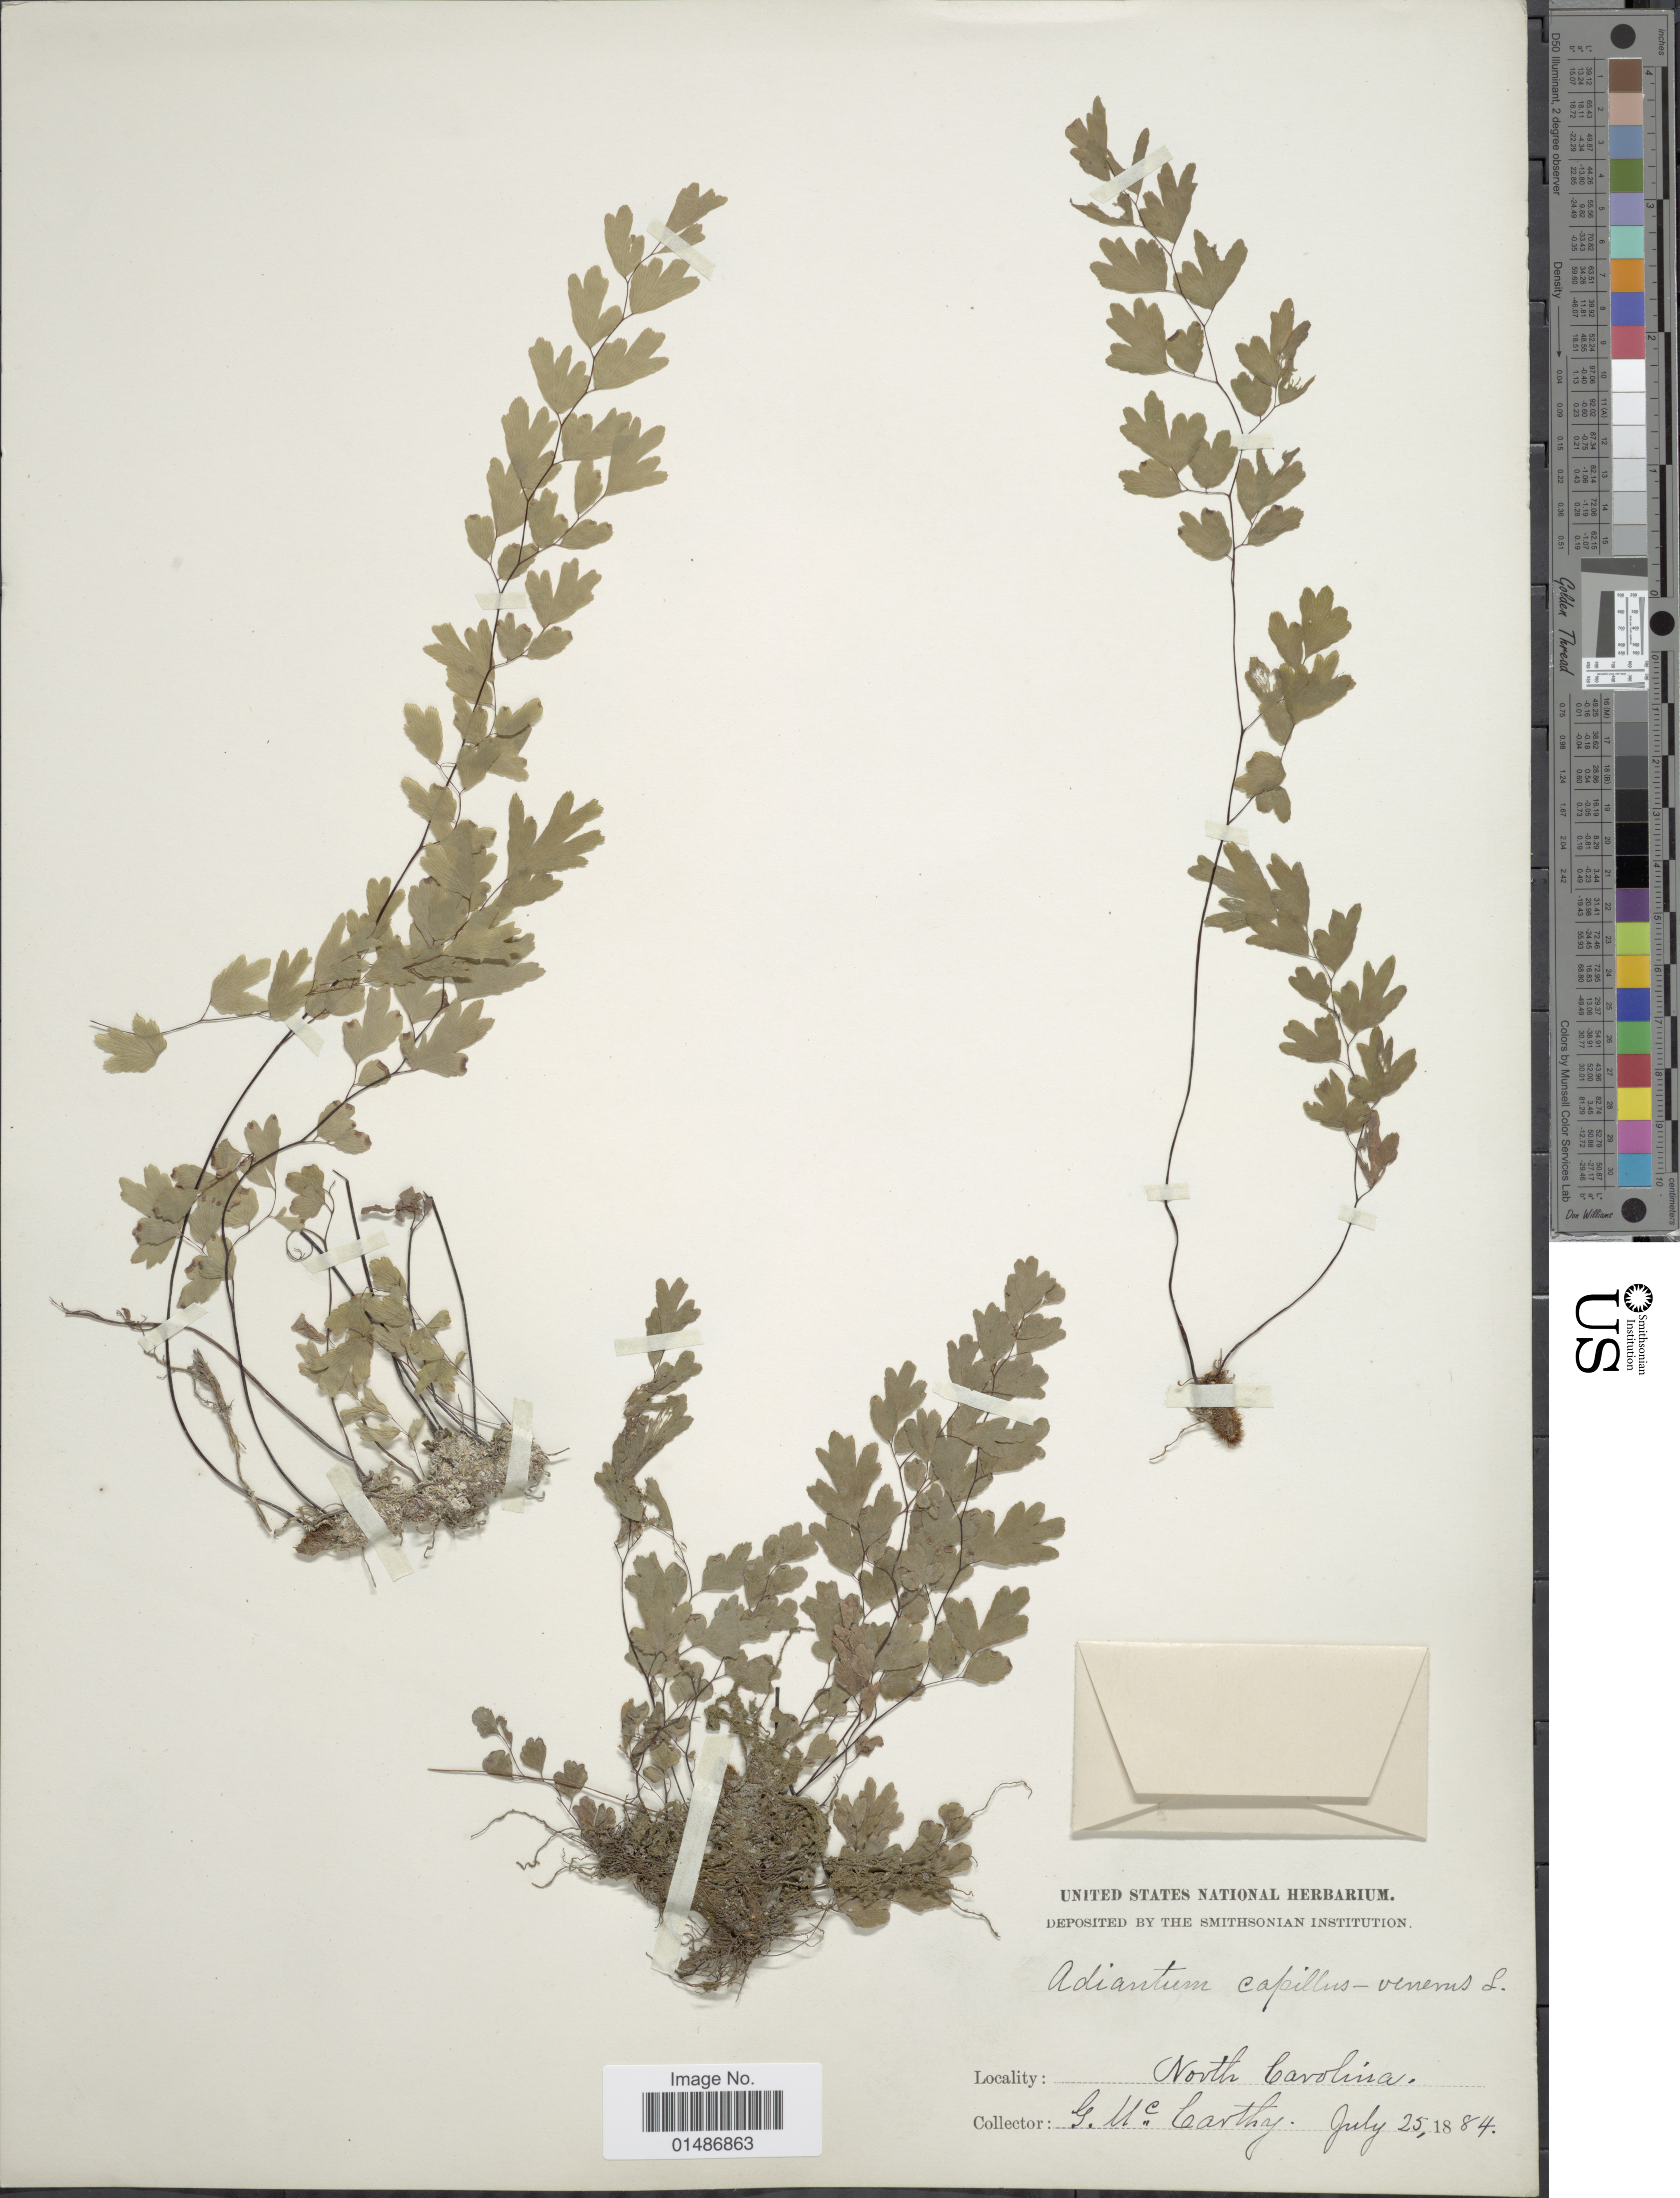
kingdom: Plantae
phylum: Tracheophyta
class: Polypodiopsida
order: Polypodiales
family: Pteridaceae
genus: Adiantum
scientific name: Adiantum capillus-veneris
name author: L.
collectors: G. M. McCarthy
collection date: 1884-07-25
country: United States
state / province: North Carolina